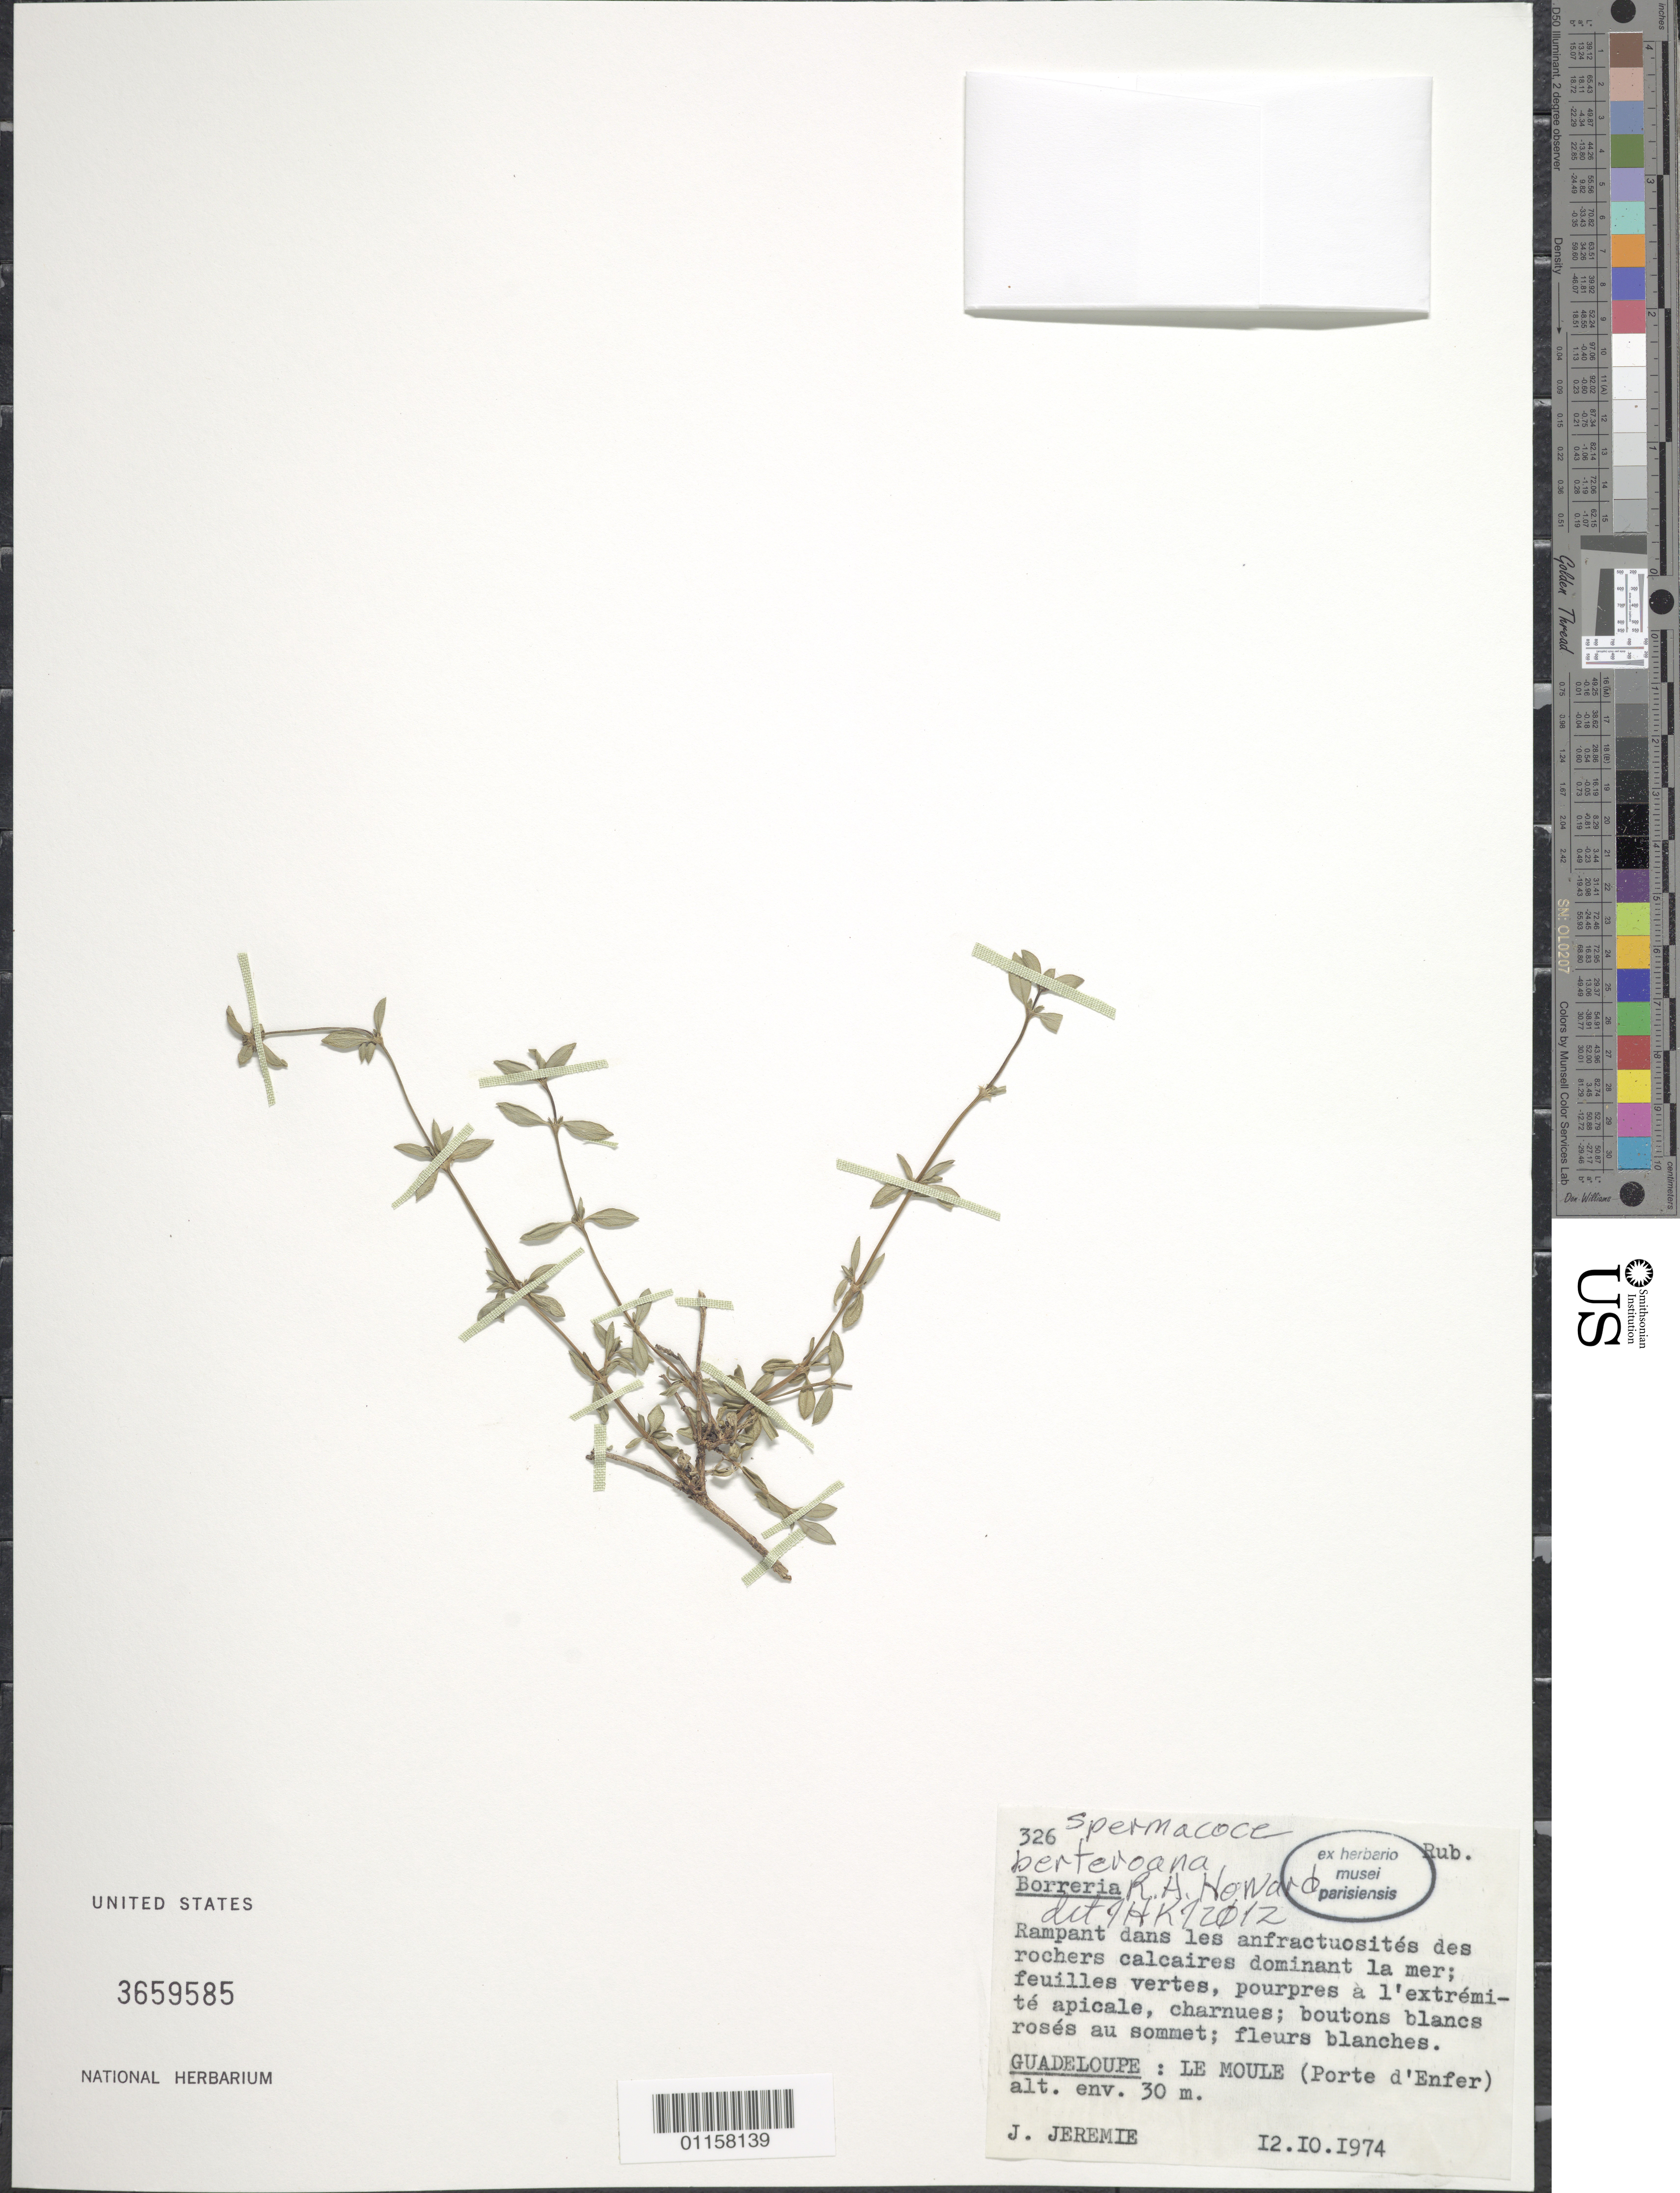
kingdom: Plantae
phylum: Tracheophyta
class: Magnoliopsida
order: Gentianales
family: Rubiaceae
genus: Spermacoce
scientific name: Spermacoce berteroana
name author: R.A. Howard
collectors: J. Jérémie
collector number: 326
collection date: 1974-10-12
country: Guadeloupe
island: Grand Terre Island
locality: Le Moule (Porte d'Enfer).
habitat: Rampant dans les anfractuosités des rochers calcaires dominant la mer.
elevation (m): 30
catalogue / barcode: US 3659585